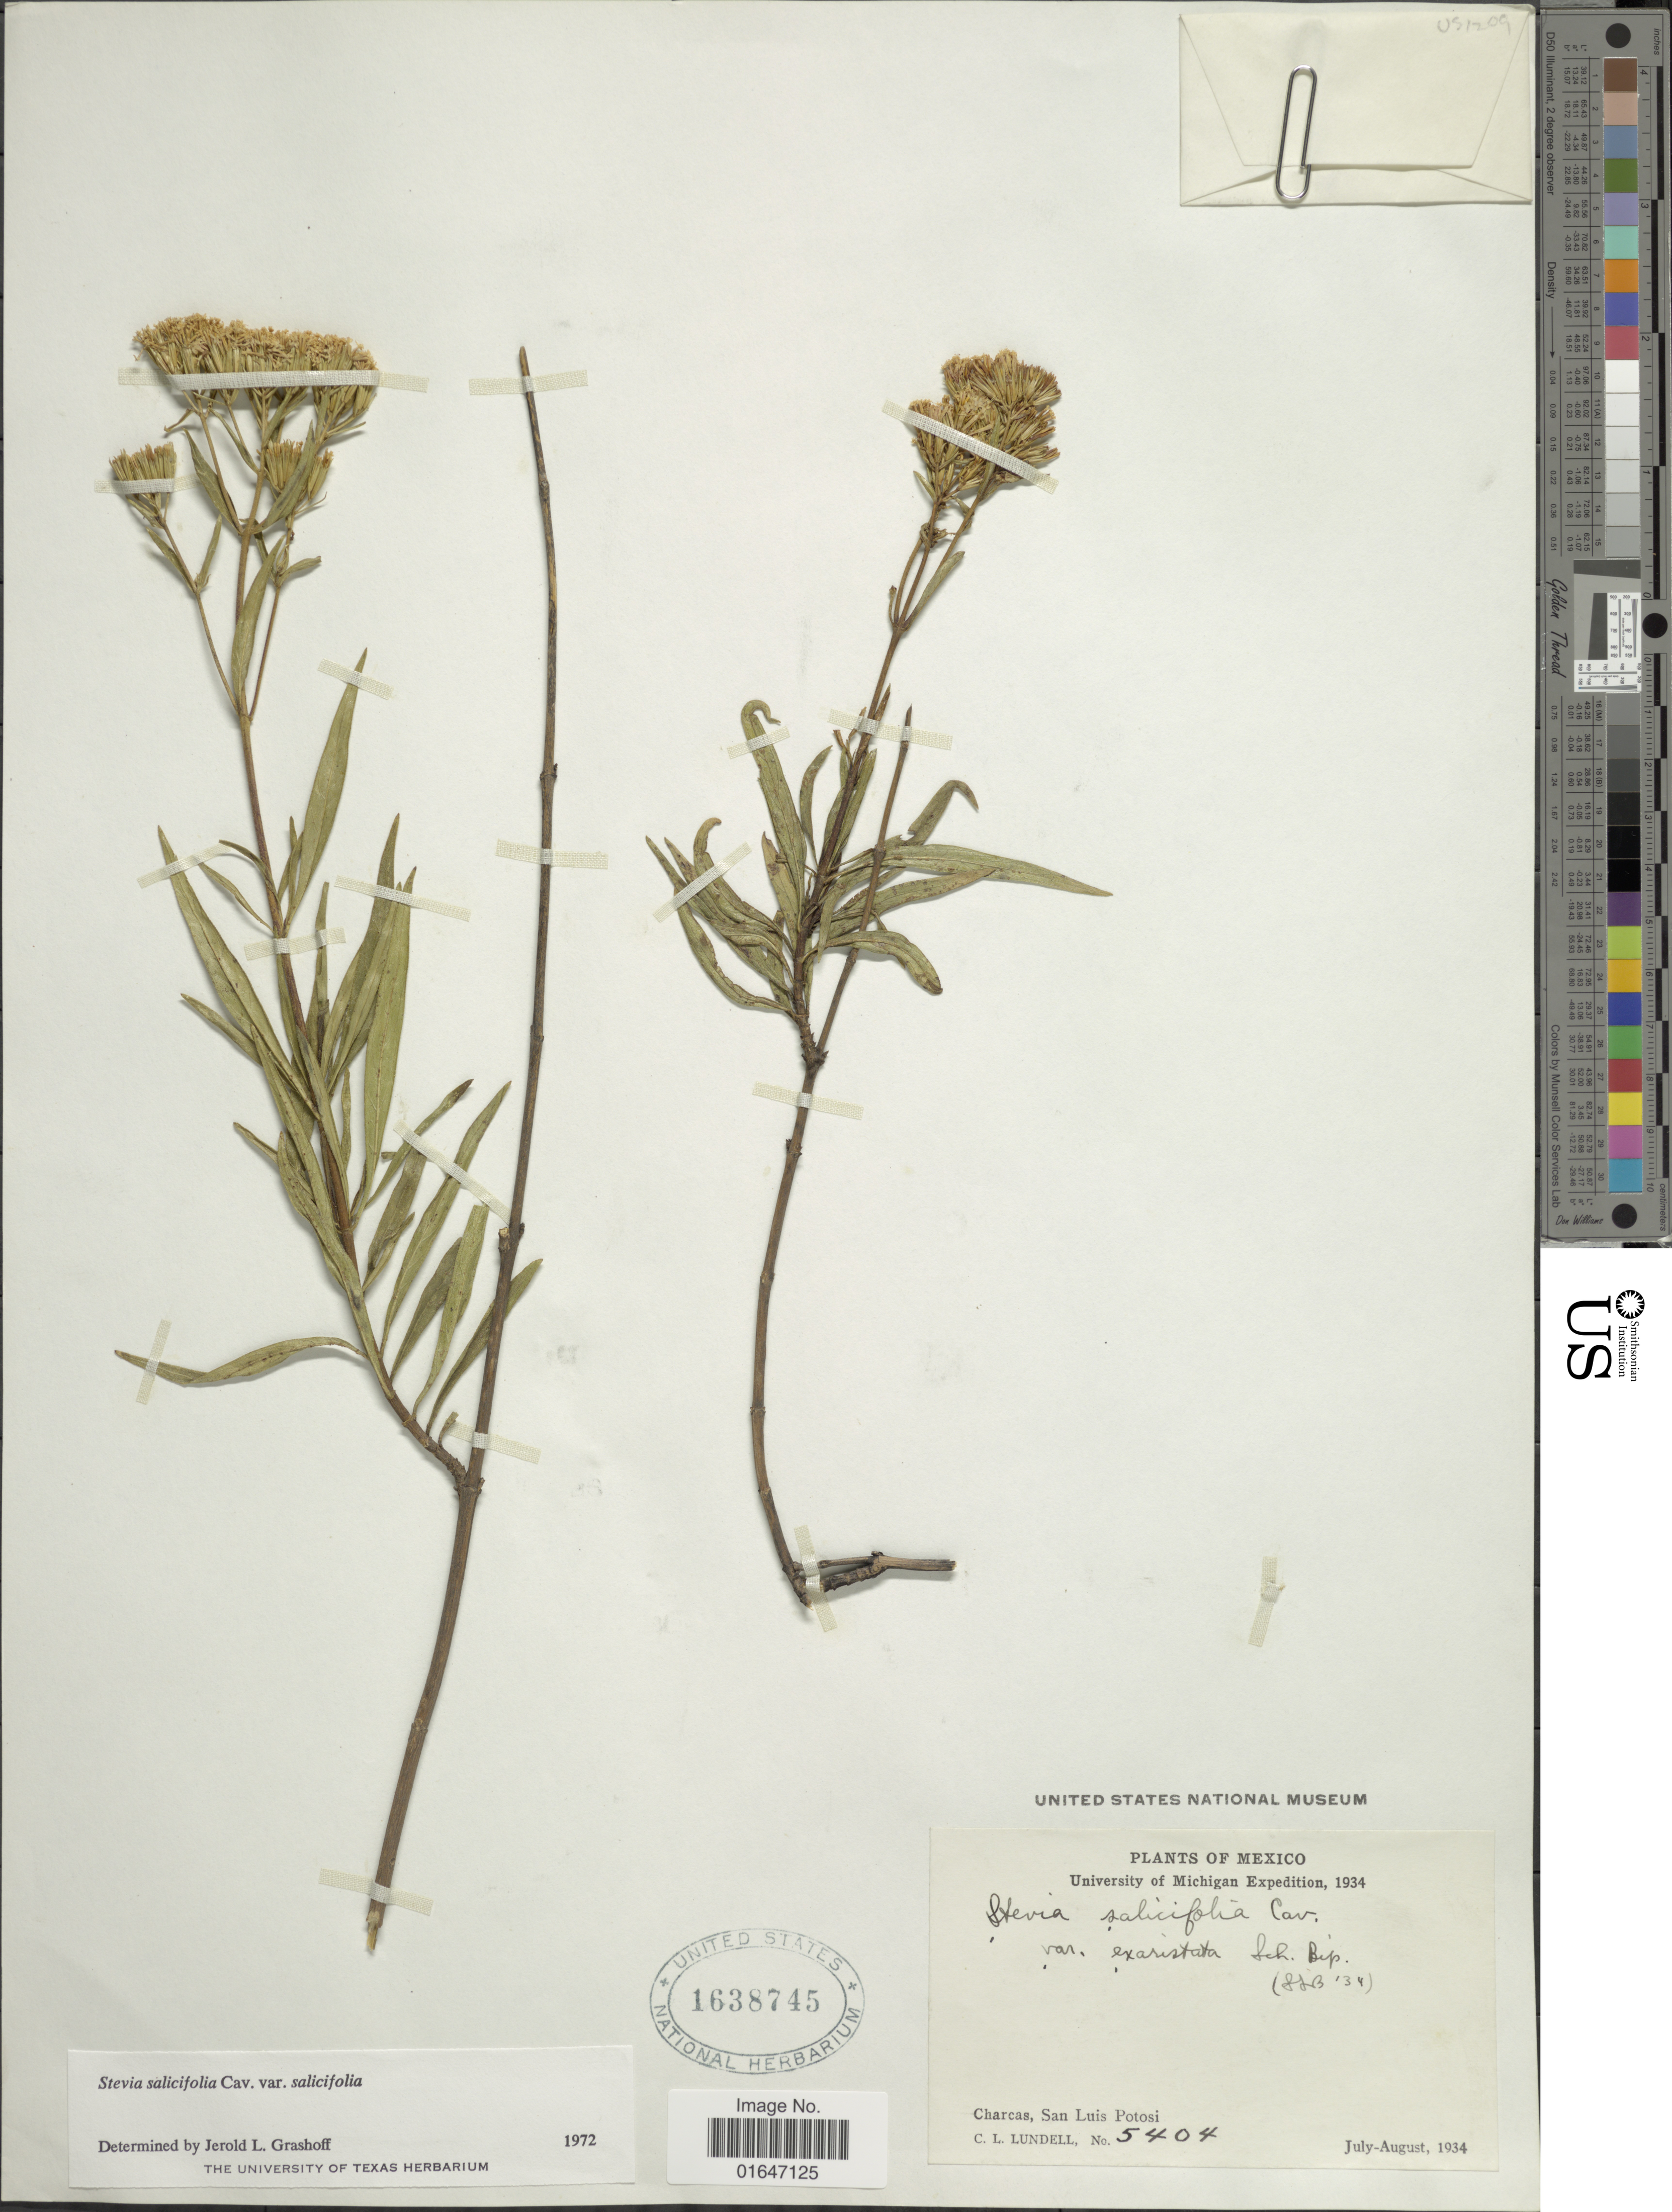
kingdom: Plantae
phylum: Tracheophyta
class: Magnoliopsida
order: Asterales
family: Asteraceae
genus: Stevia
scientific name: Stevia salicifolia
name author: Cav.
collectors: C. L. Lundell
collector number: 5404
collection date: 1934-07/1934-08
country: Mexico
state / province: San Luis Potosí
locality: Charcas, San Luis Potosi.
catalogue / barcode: US 1638745